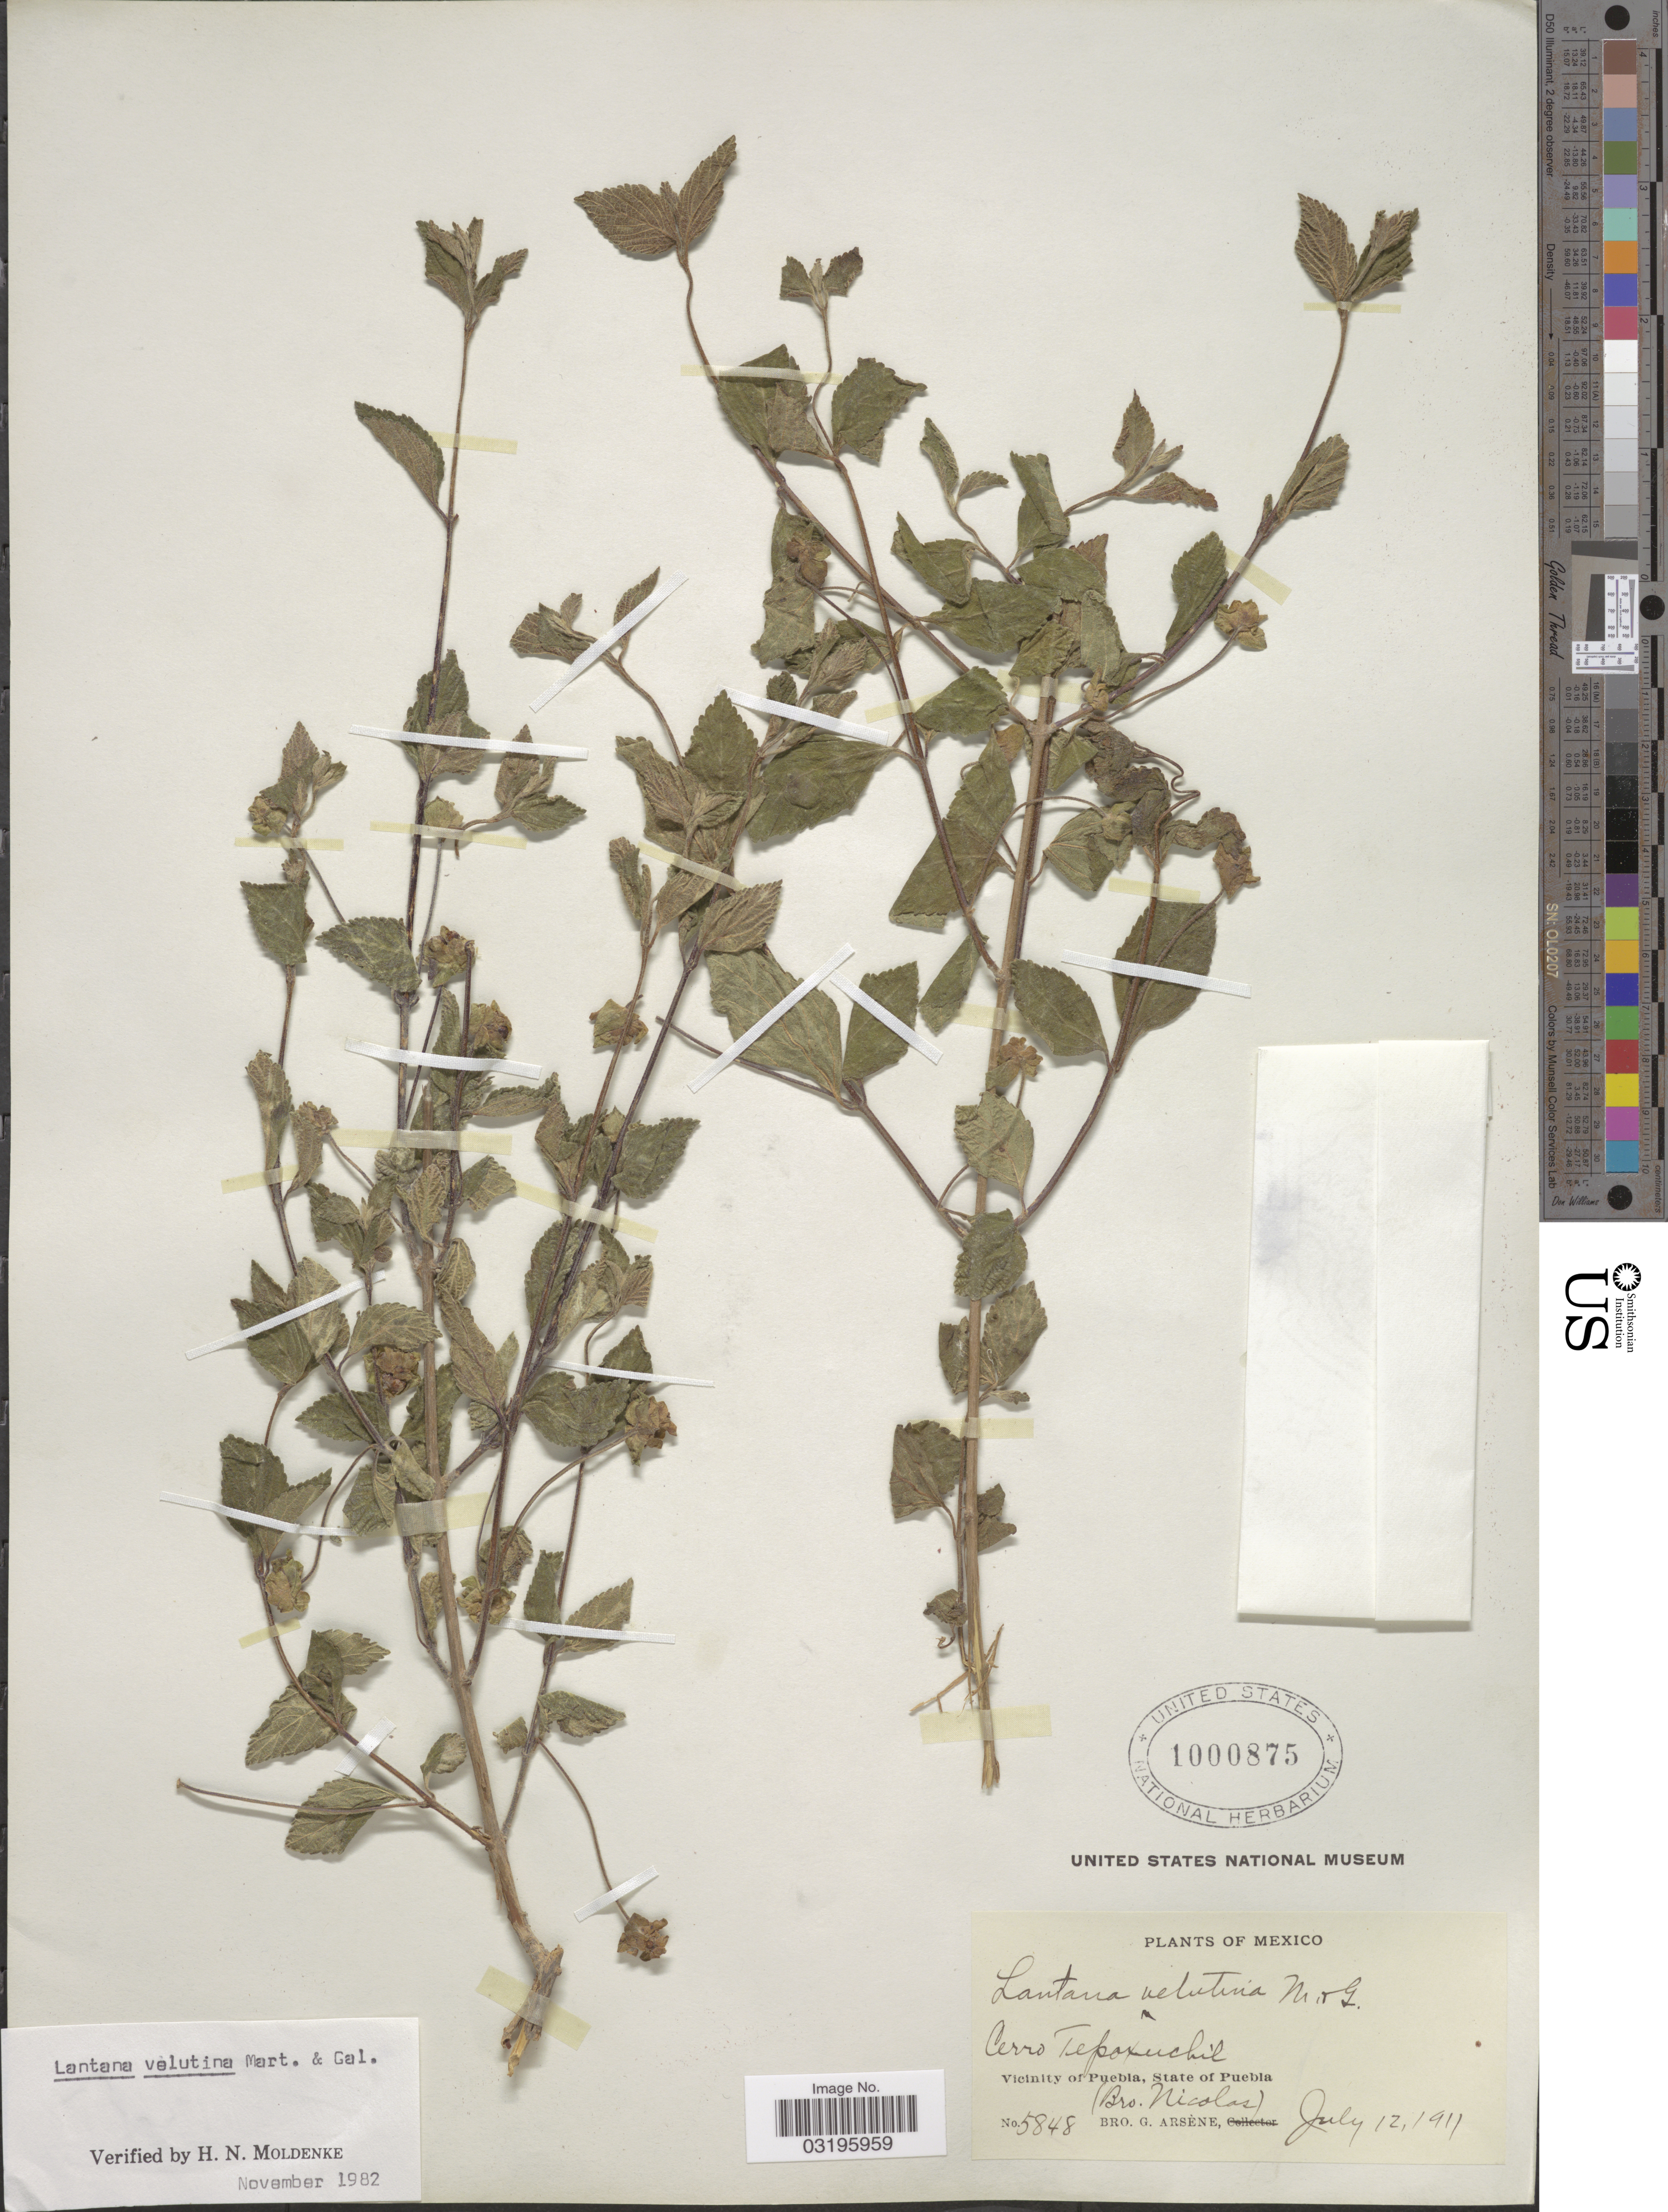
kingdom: Plantae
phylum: Tracheophyta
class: Magnoliopsida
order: Lamiales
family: Verbenaceae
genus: Lantana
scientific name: Lantana velutina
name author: M. Martens & Galeotti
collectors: Bro. Nicolas & Bro. G. Arsène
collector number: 5848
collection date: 1911-07-12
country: Mexico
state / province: Puebla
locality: Cerro Tepoxuchil. Vicinity of Puebla.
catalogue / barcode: US 1000875